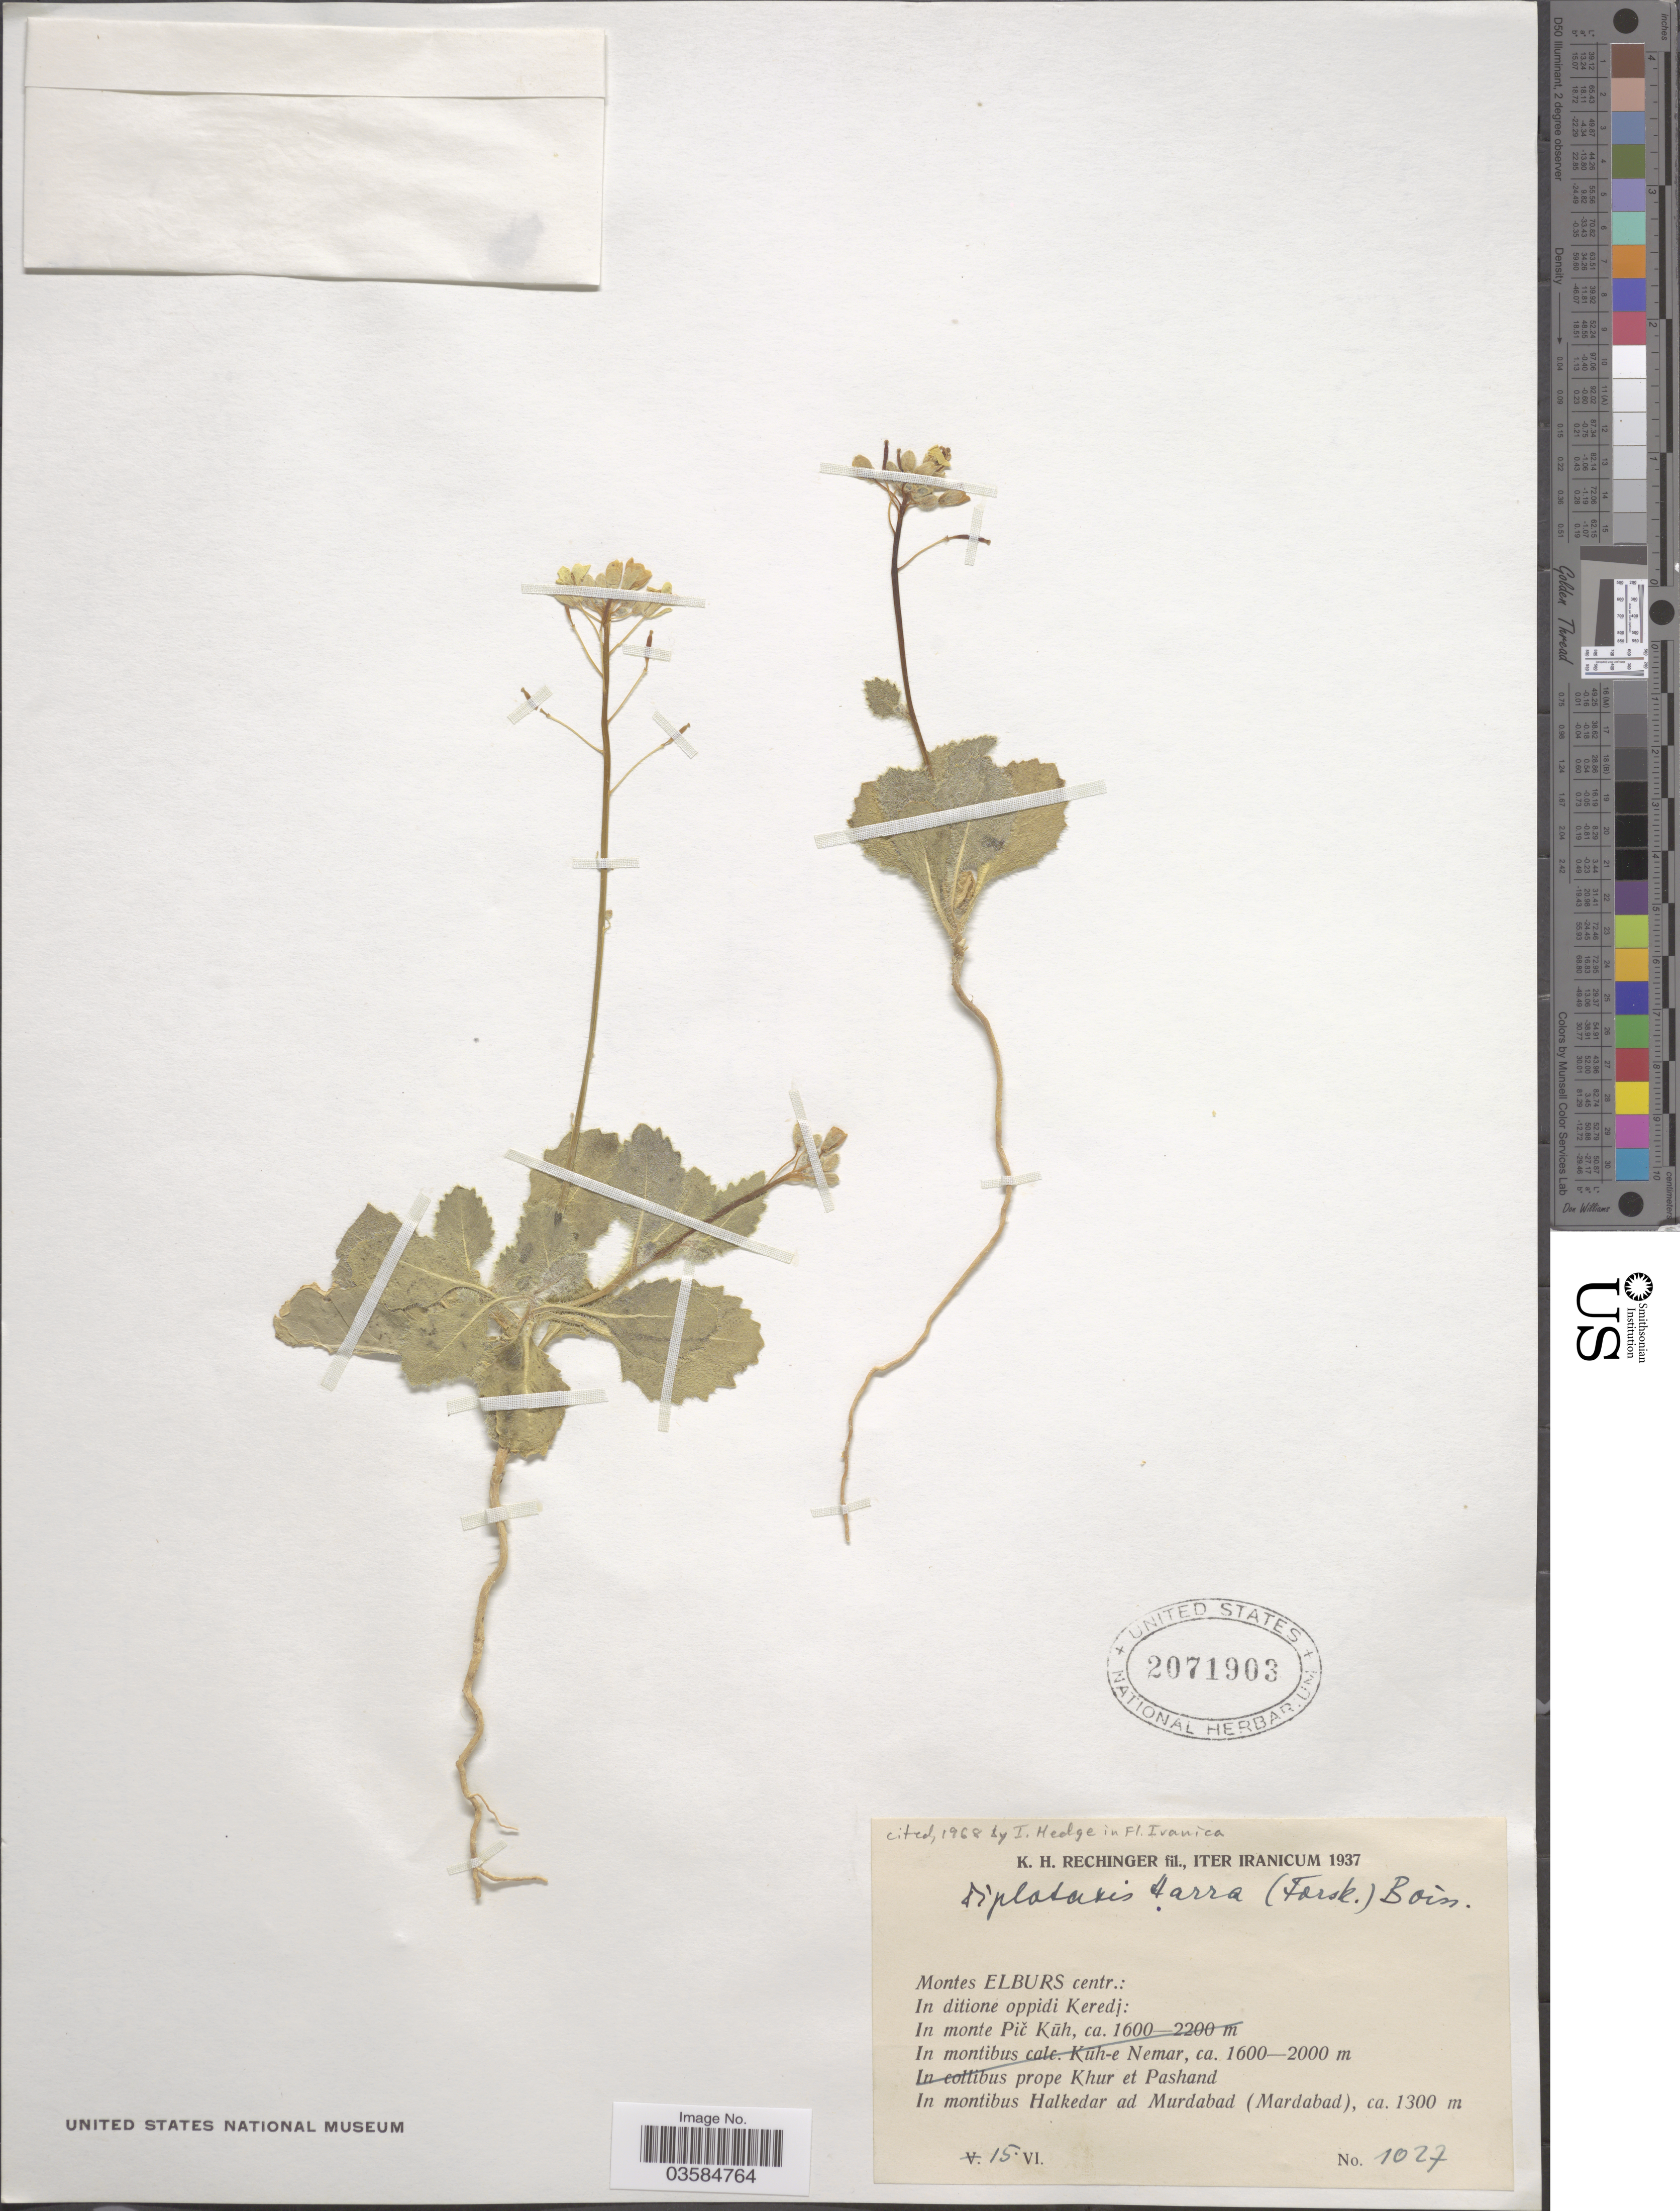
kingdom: Plantae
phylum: Tracheophyta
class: Magnoliopsida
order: Brassicales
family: Brassicaceae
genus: Diplotaxis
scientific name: Diplotaxis harra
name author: Boiss.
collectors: K. H. Rechinger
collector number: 1027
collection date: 1937-06-15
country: Iran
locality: Iter Iranicum. Montes Elburs centr.: In ditione oppidi Keredj: In montibus Halkedar ad Murdabad (Mardabad).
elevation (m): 1300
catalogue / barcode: US 2071903